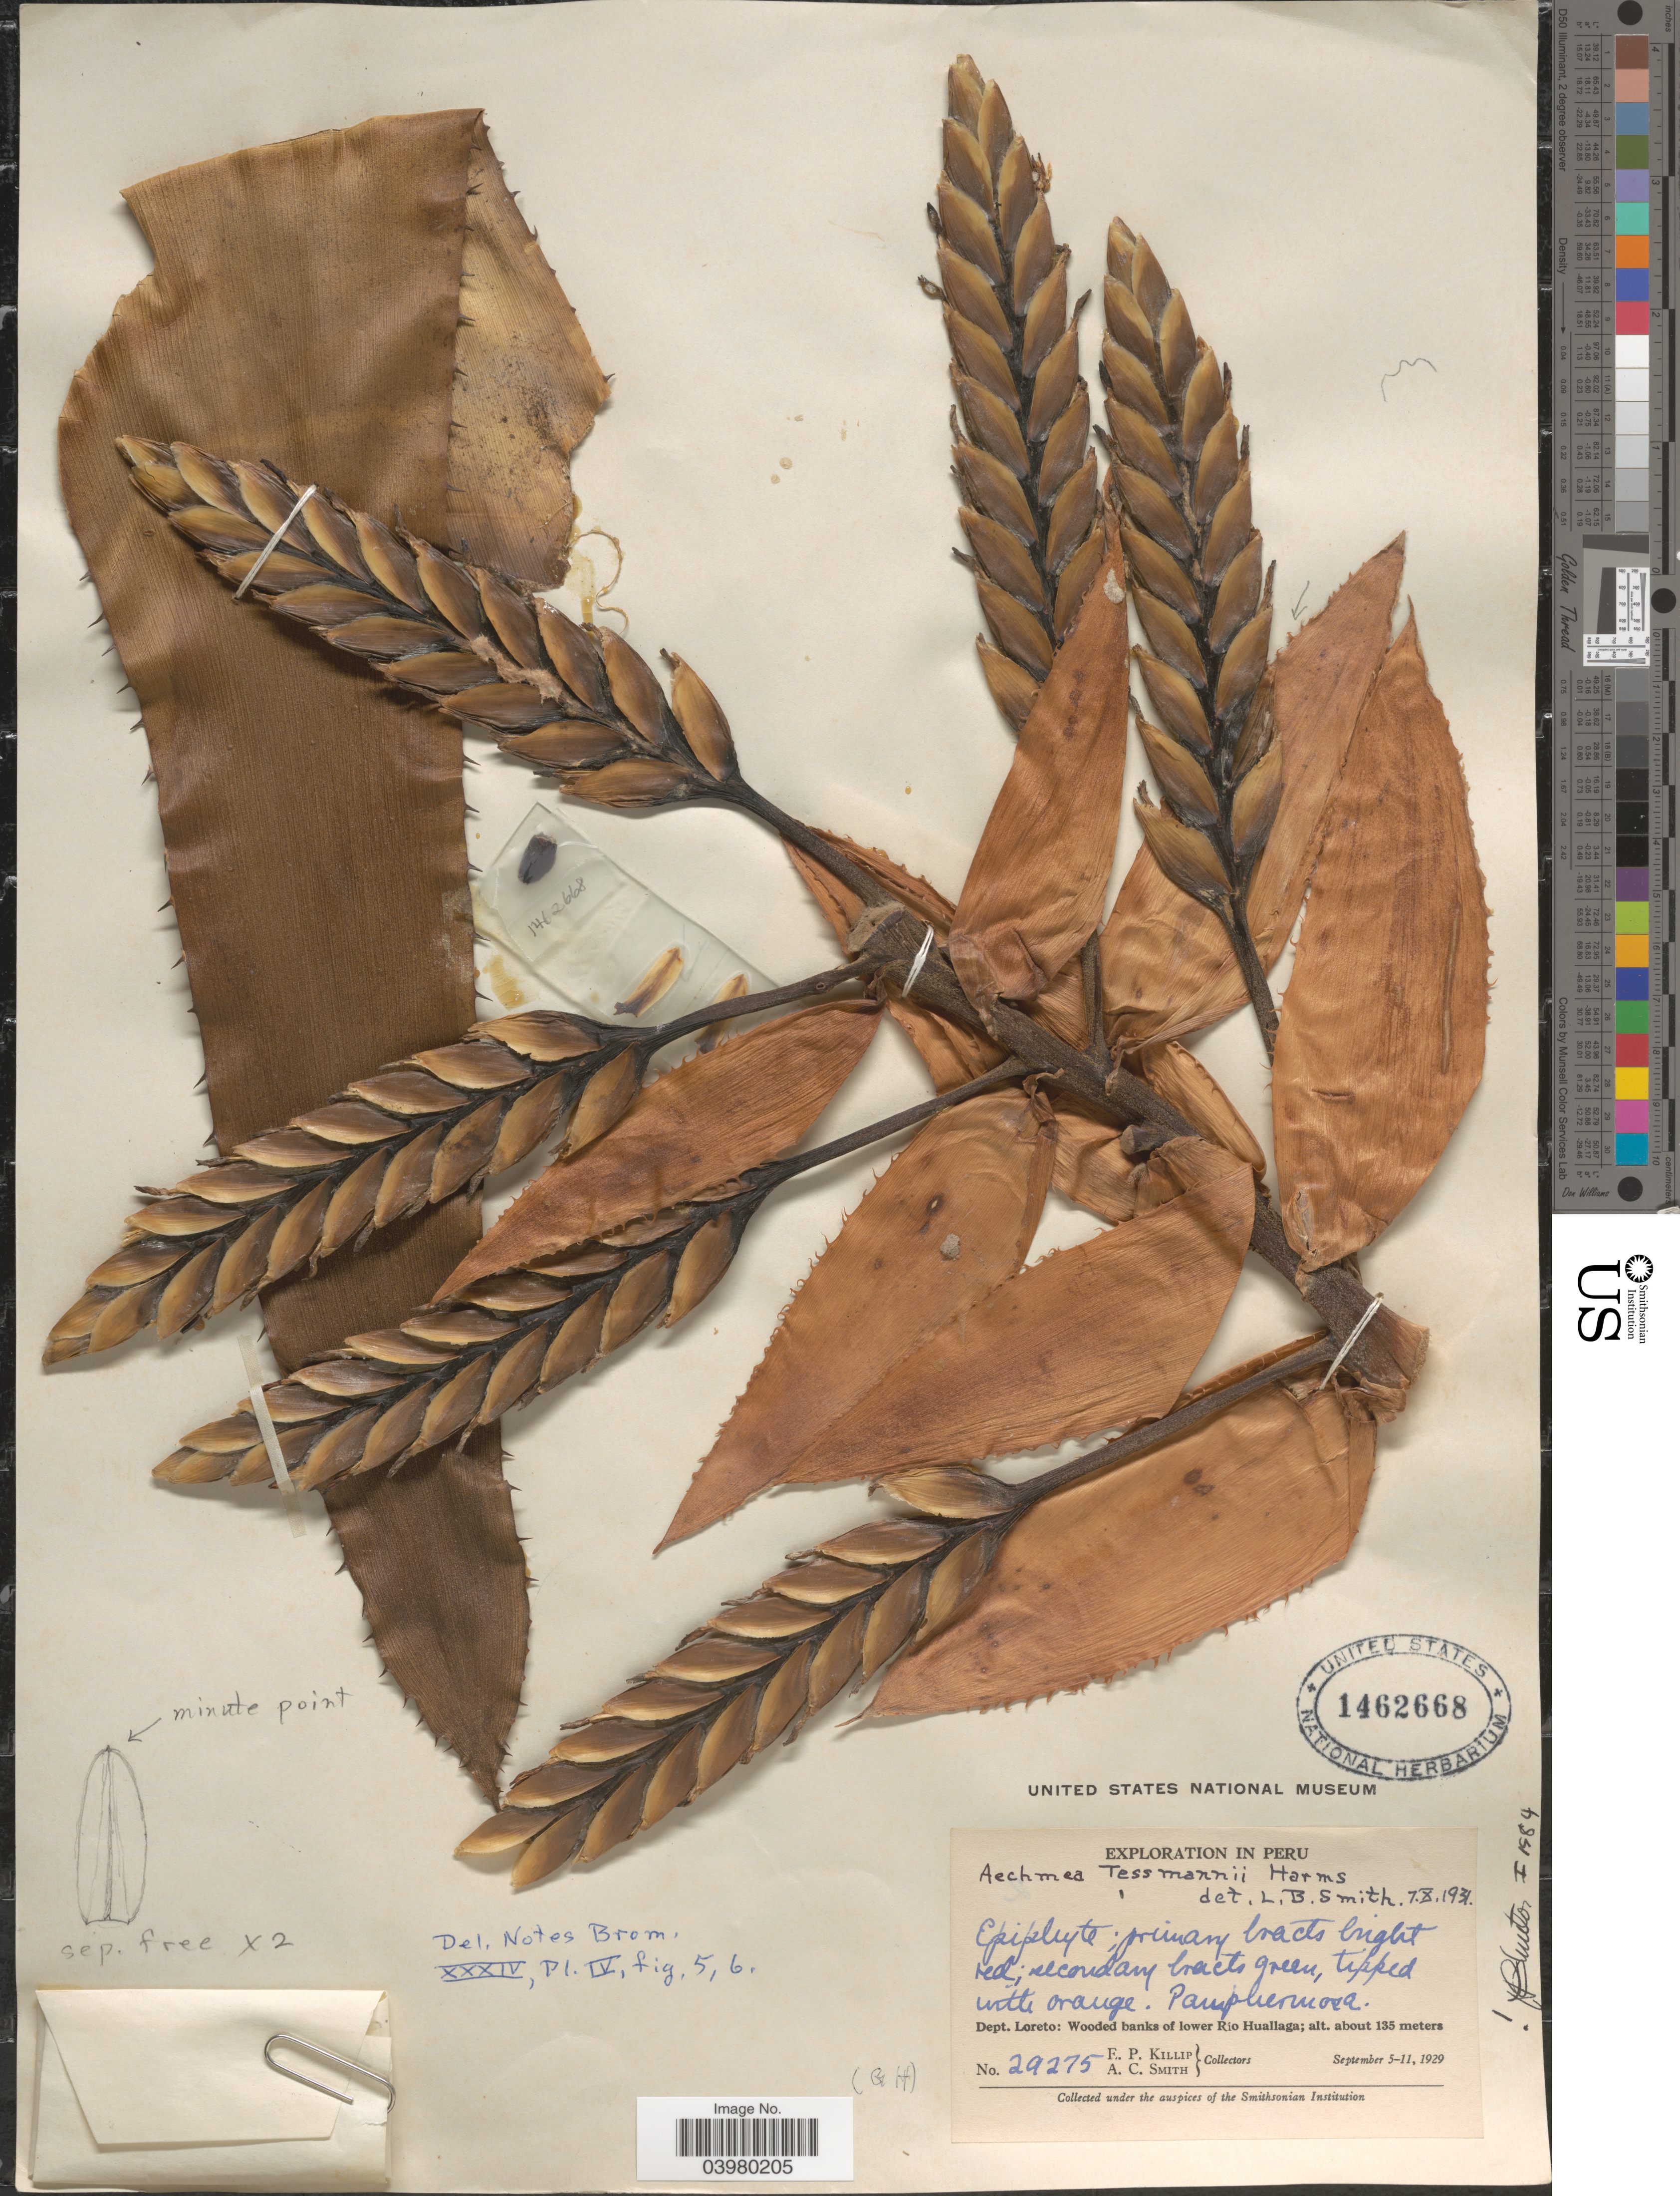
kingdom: Plantae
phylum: Tracheophyta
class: Liliopsida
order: Poales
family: Bromeliaceae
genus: Aechmea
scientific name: Aechmea tessmannii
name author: Harms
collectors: E. P. Killip & A. C. Smith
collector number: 29275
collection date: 1929-09-05/1929-09-11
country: Peru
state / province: Loreto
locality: Dept. Loreto: Wooded banks of lower Río Huallaga.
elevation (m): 135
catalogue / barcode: US 1462668